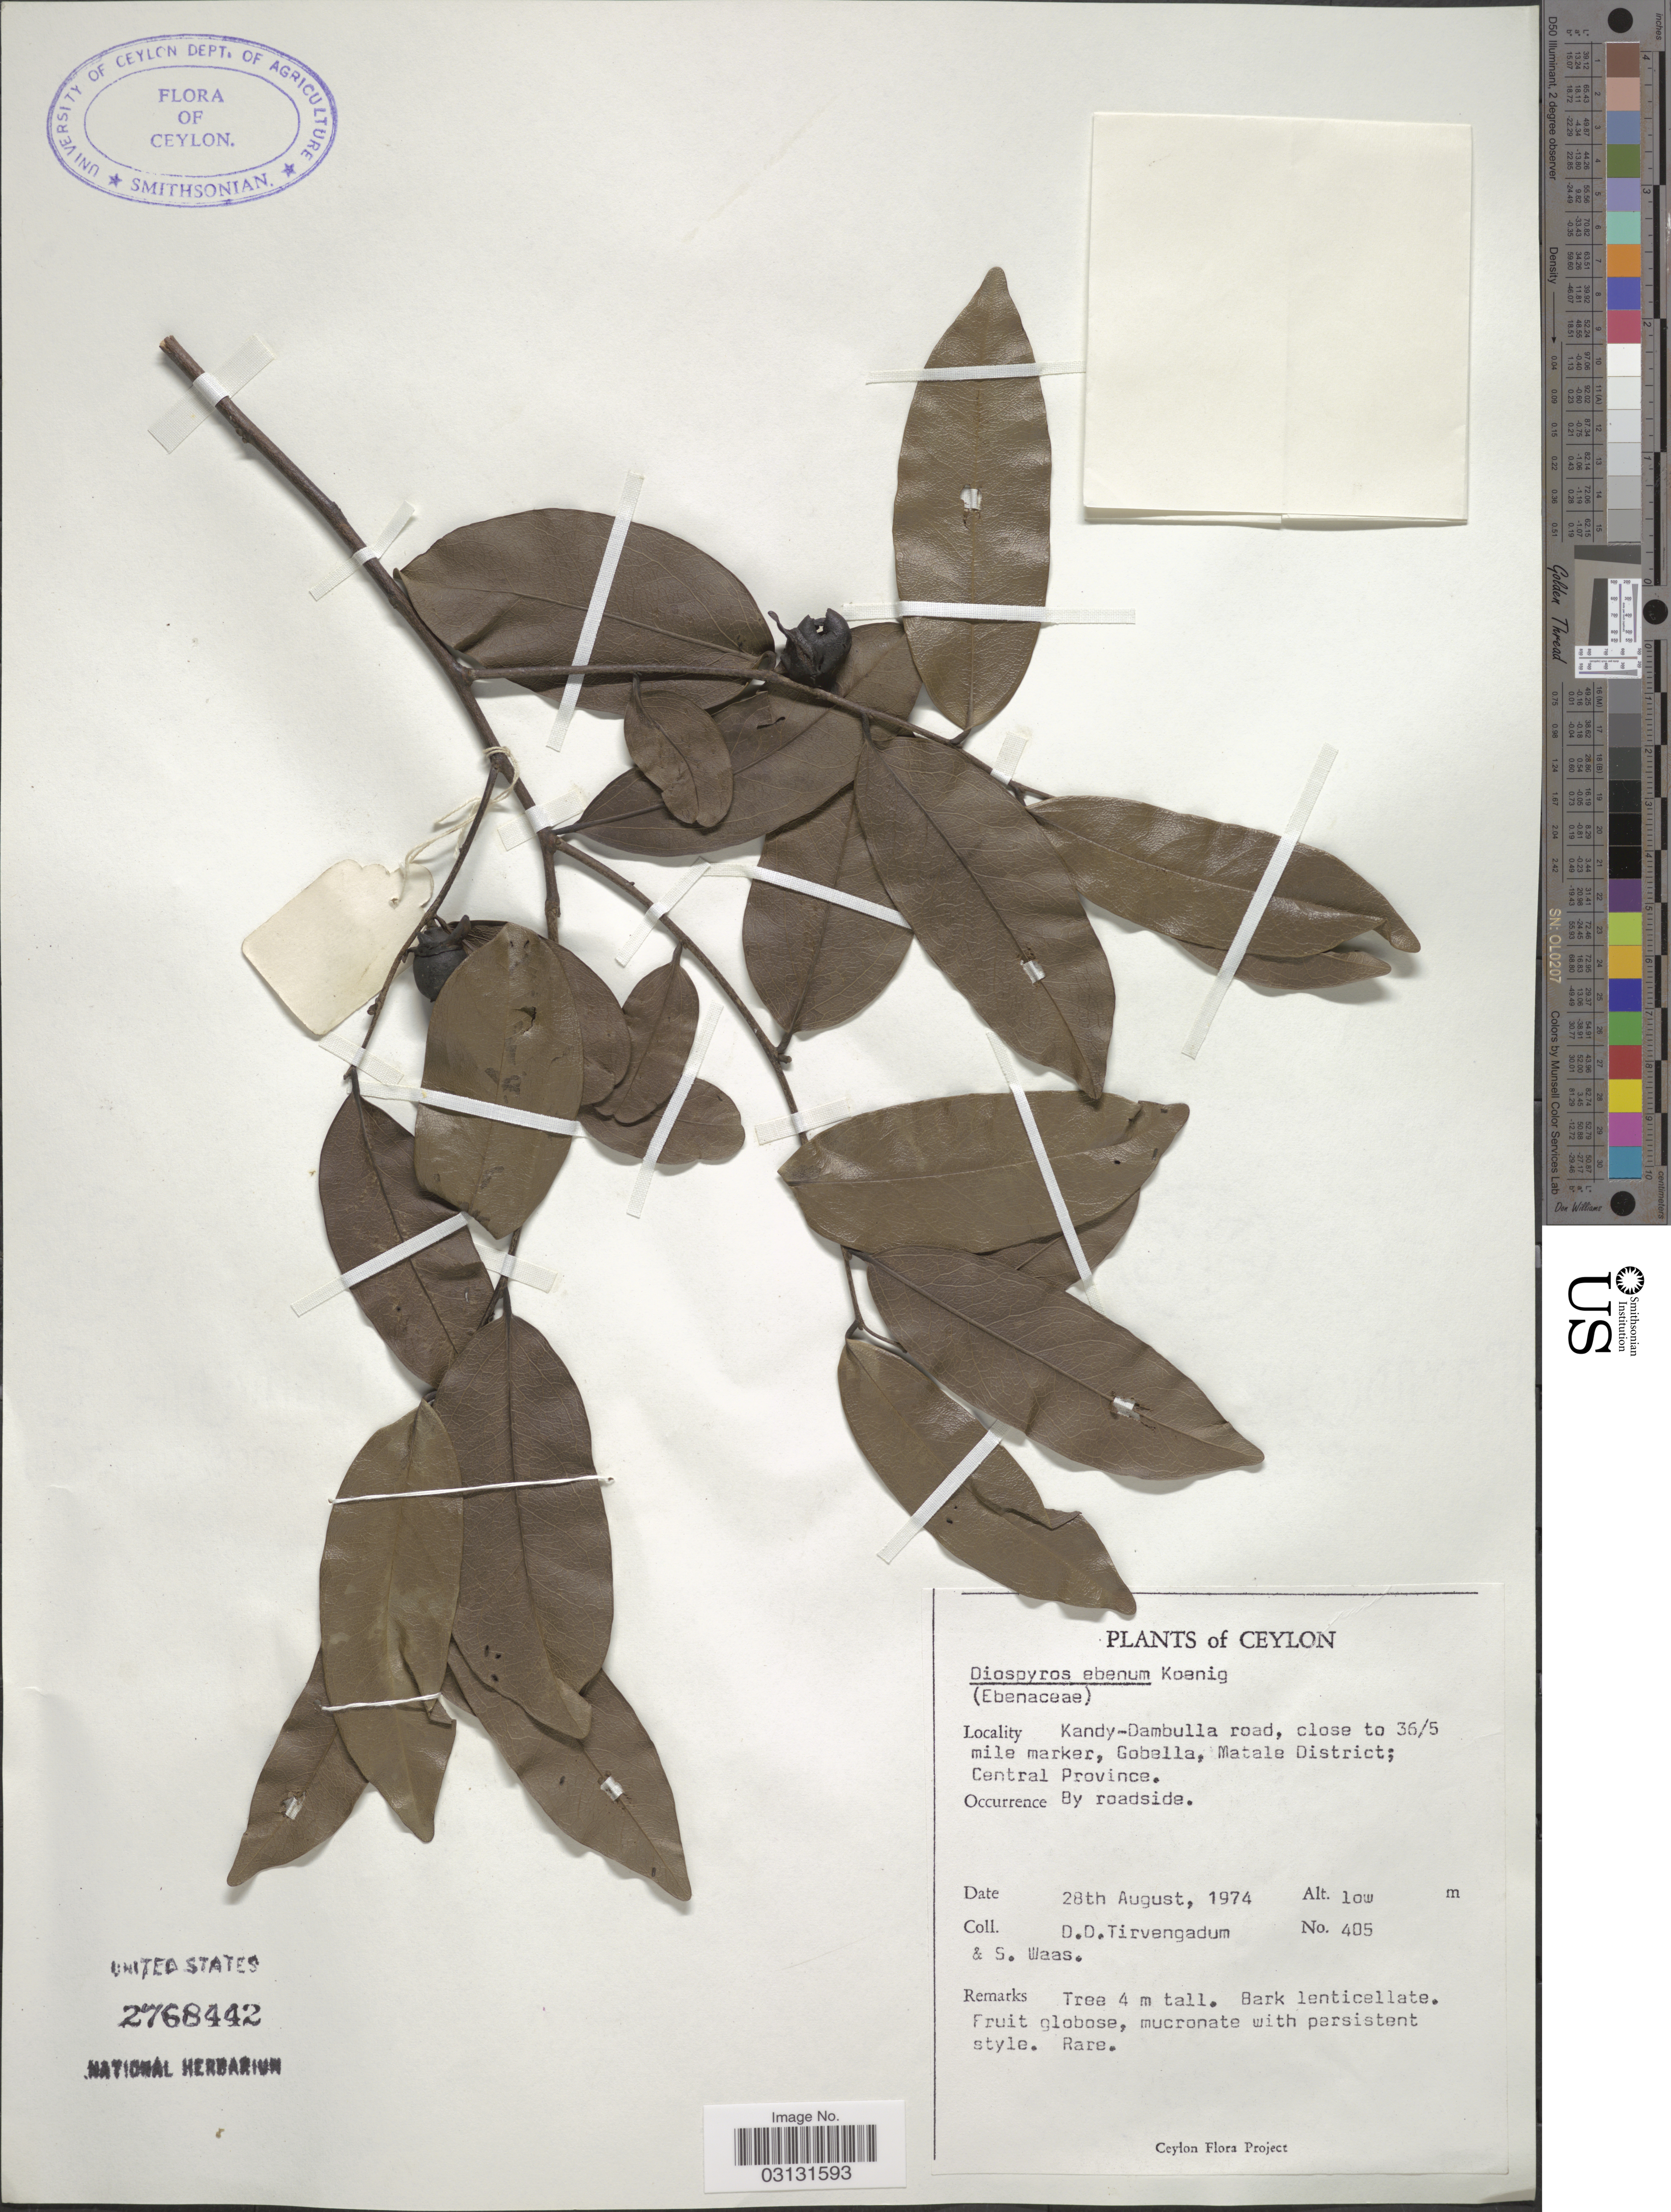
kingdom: Plantae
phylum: Tracheophyta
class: Magnoliopsida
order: Ericales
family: Ebenaceae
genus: Diospyros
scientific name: Diospyros ebenum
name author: J. Koenig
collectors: D. Tirvengadum & S. Waas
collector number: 405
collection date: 1974-08-28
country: Sri Lanka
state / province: Central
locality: Ceylon. Kandy-Dambulla road, close to 36/5 mile marker, Gobella, Matale District.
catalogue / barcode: US 2768442